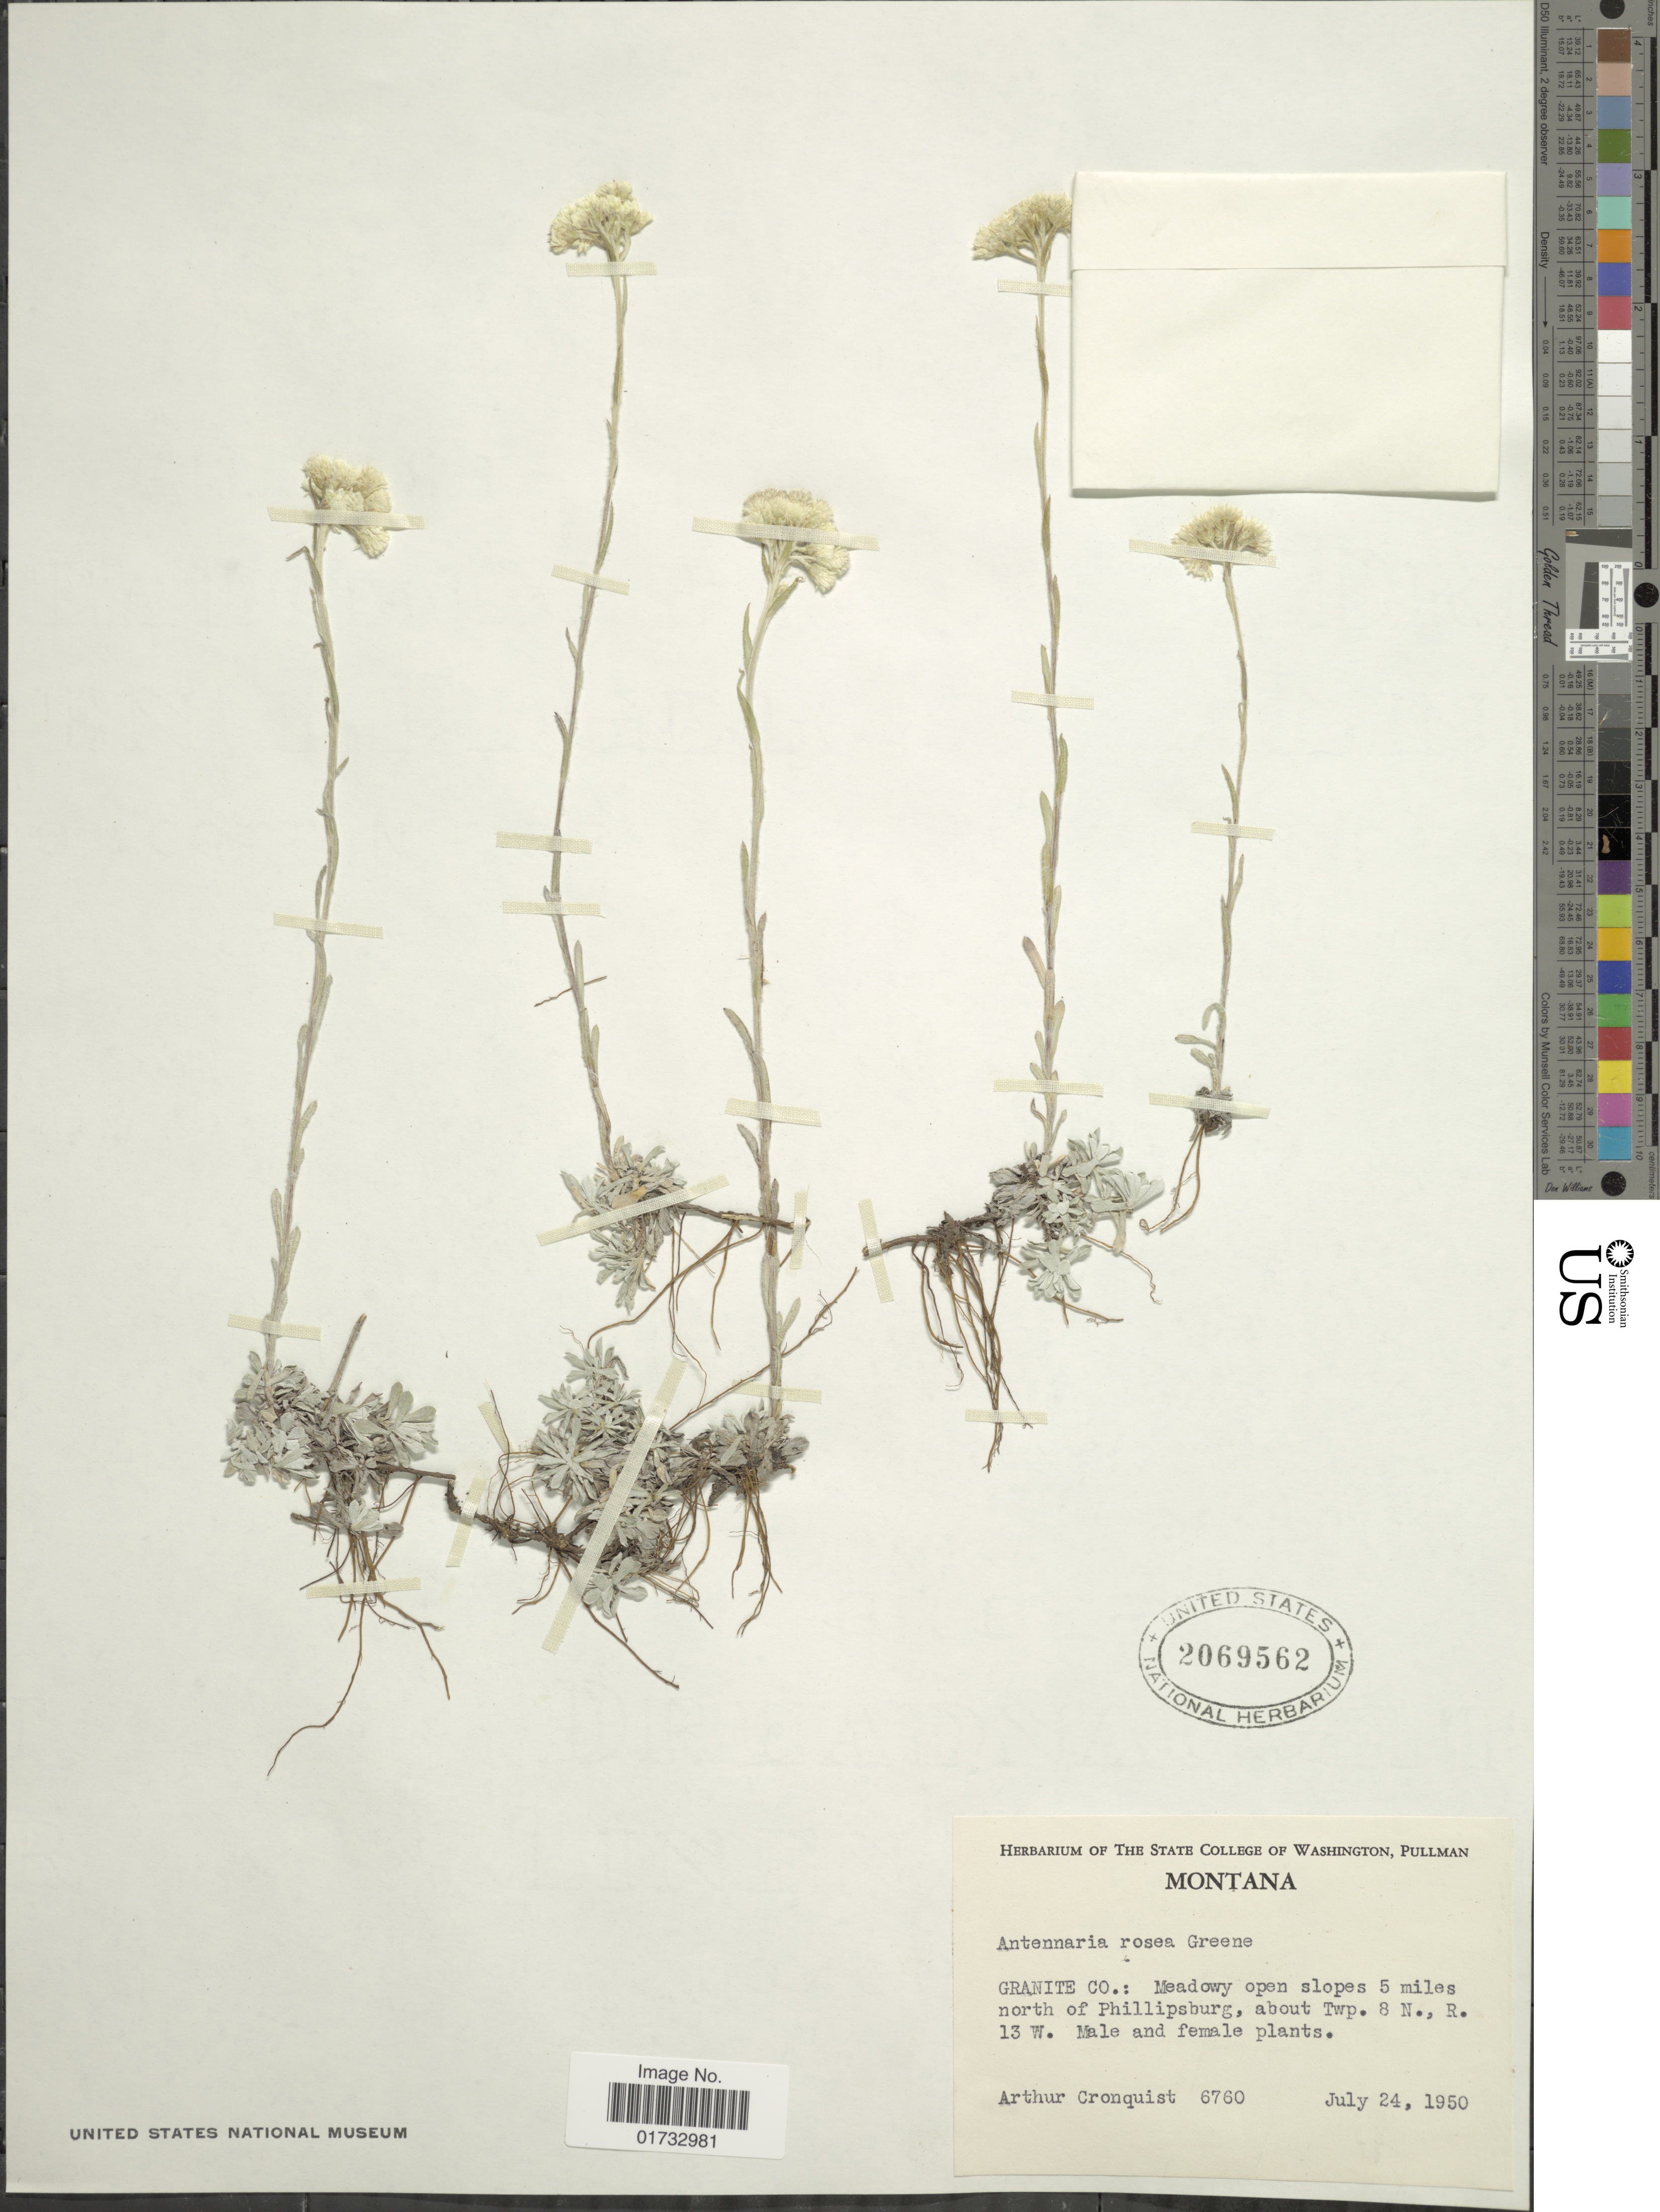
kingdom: Plantae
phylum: Tracheophyta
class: Magnoliopsida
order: Asterales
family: Asteraceae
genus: Antennaria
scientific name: Antennaria rosea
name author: Greene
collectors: A. J. Cronquist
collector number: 6760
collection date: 1950-07-24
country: United States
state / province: Montana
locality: Granite Co.: meadowy open slopes 5 miles north of Phillipsburg, about Twp. 8 N., R. 13 W.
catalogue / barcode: US 2069562